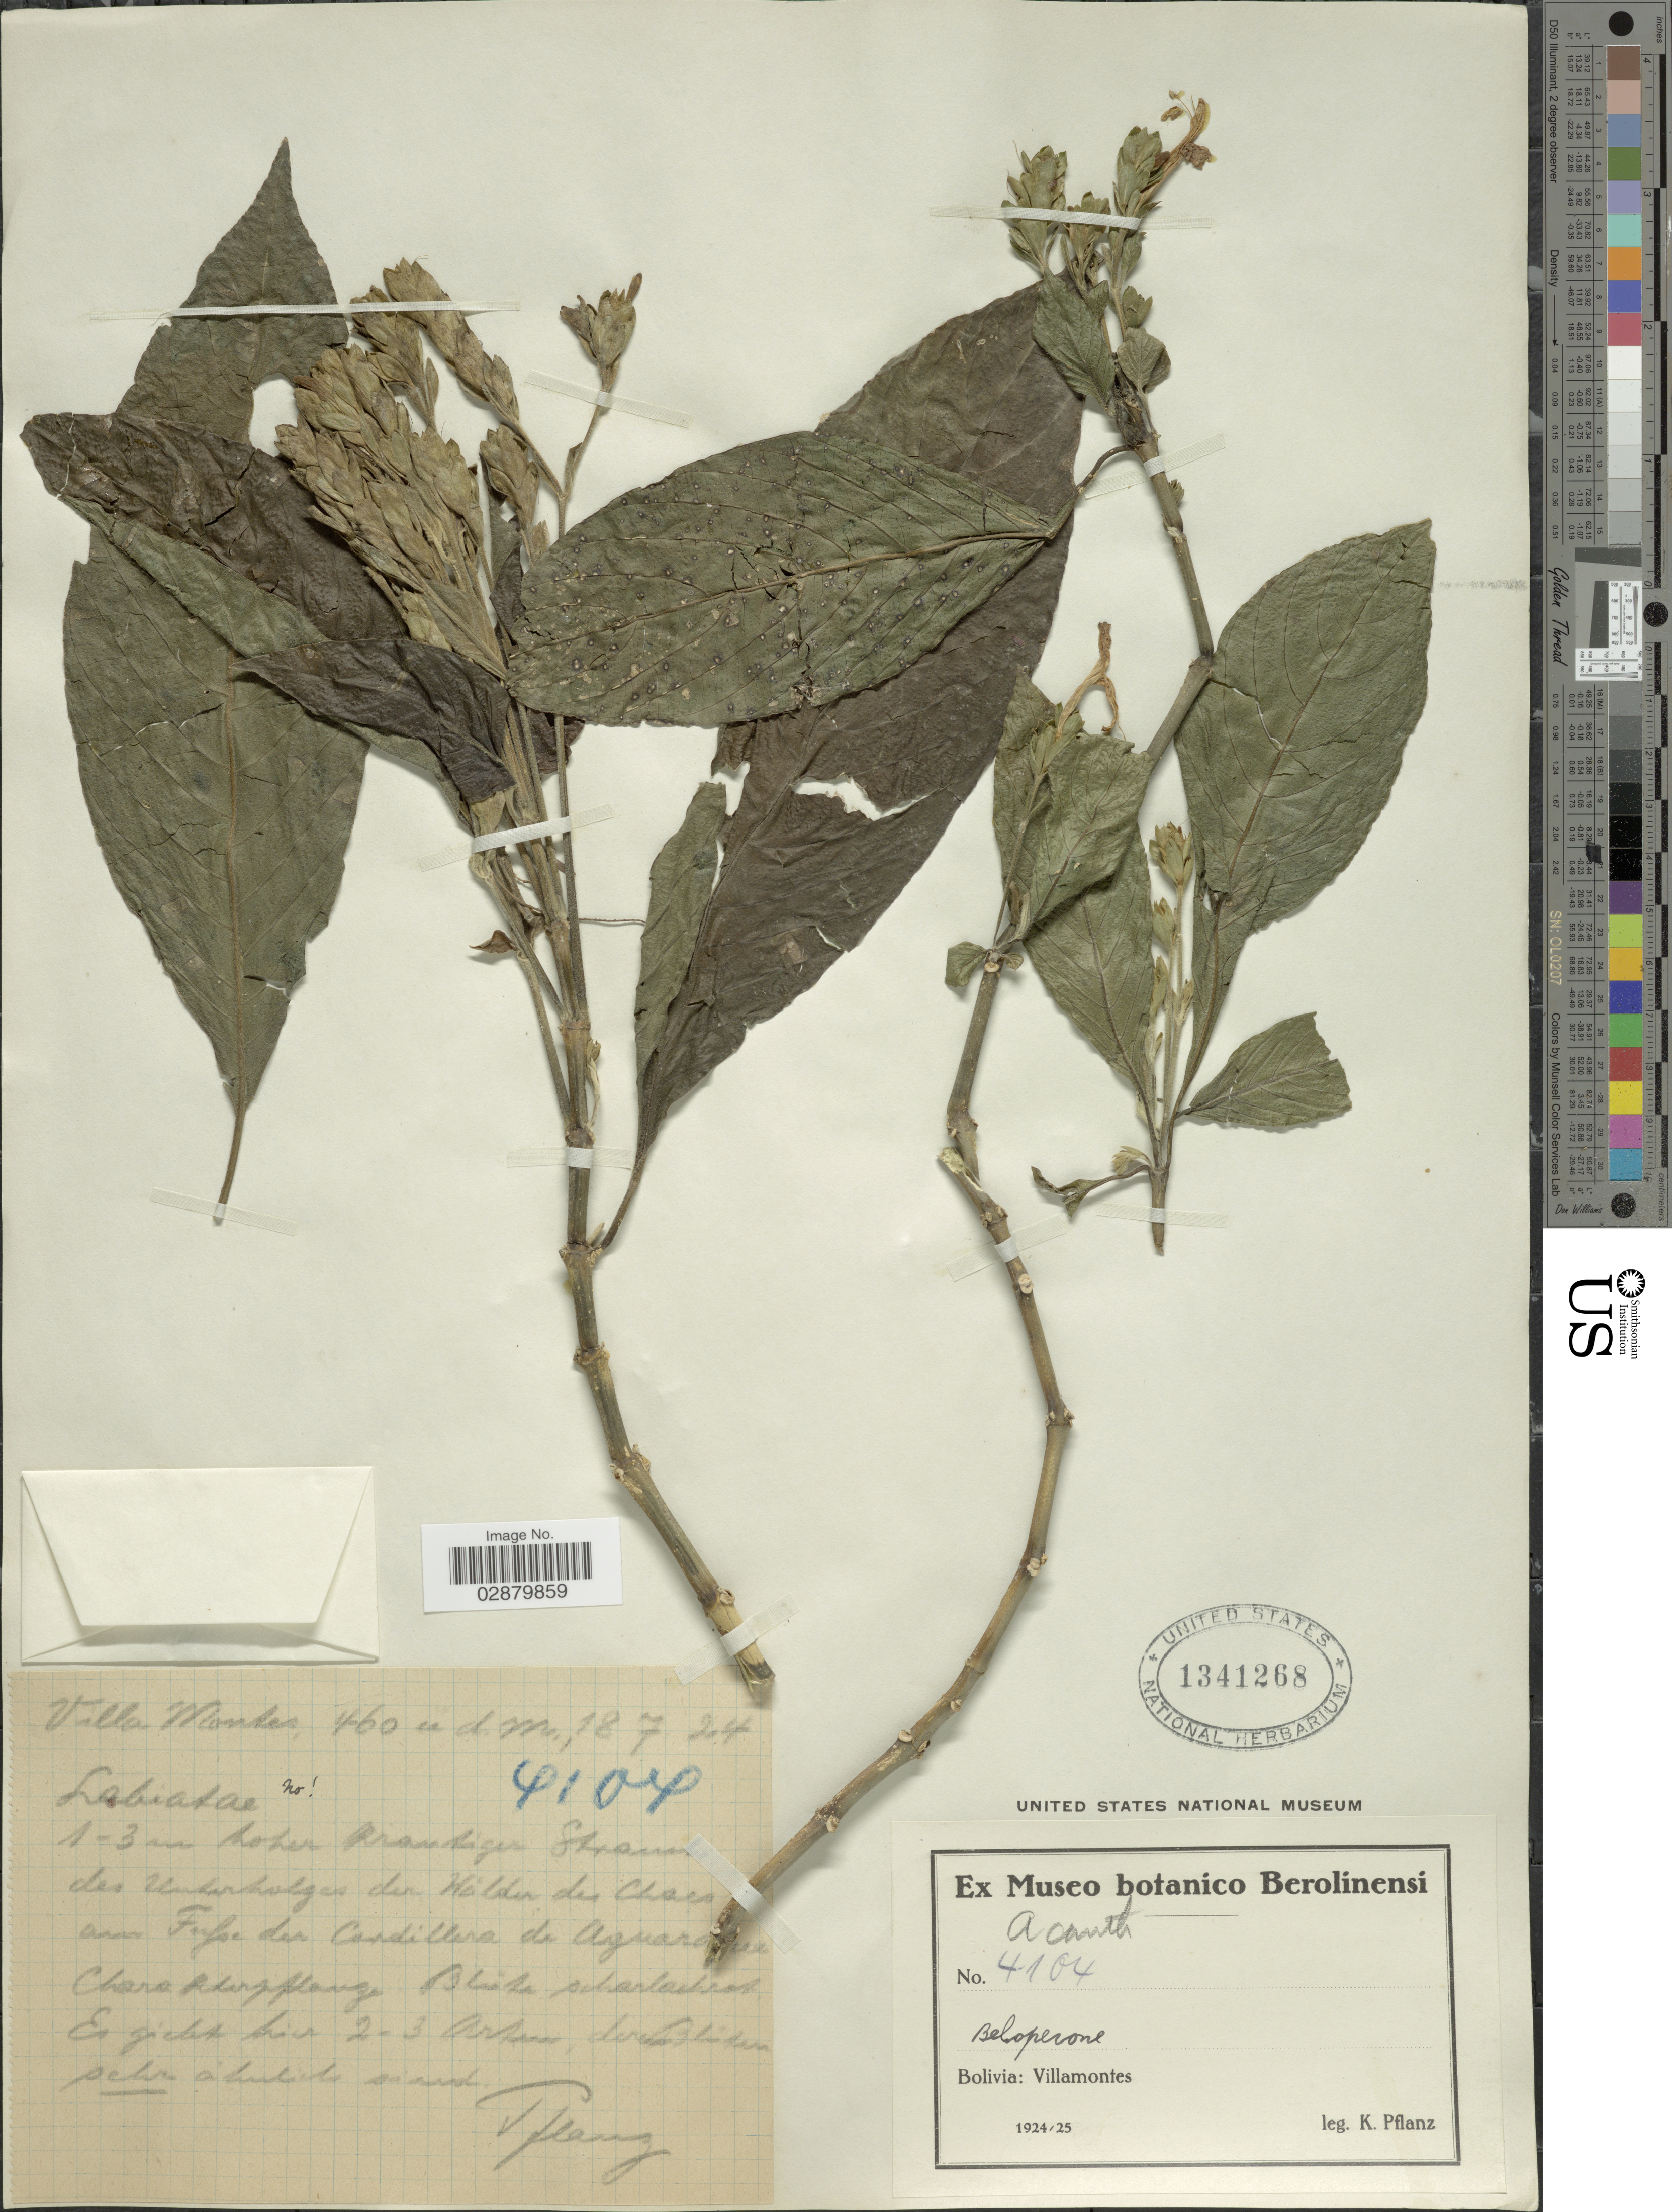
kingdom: Plantae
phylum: Tracheophyta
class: Magnoliopsida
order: Lamiales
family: Acanthaceae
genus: Justicia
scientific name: Justicia oranensis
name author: De Marco & T. Ruíz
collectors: K. Pflanz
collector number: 4104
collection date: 1924/1925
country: Bolivia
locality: Villamontes.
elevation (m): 460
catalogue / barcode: US 1341268